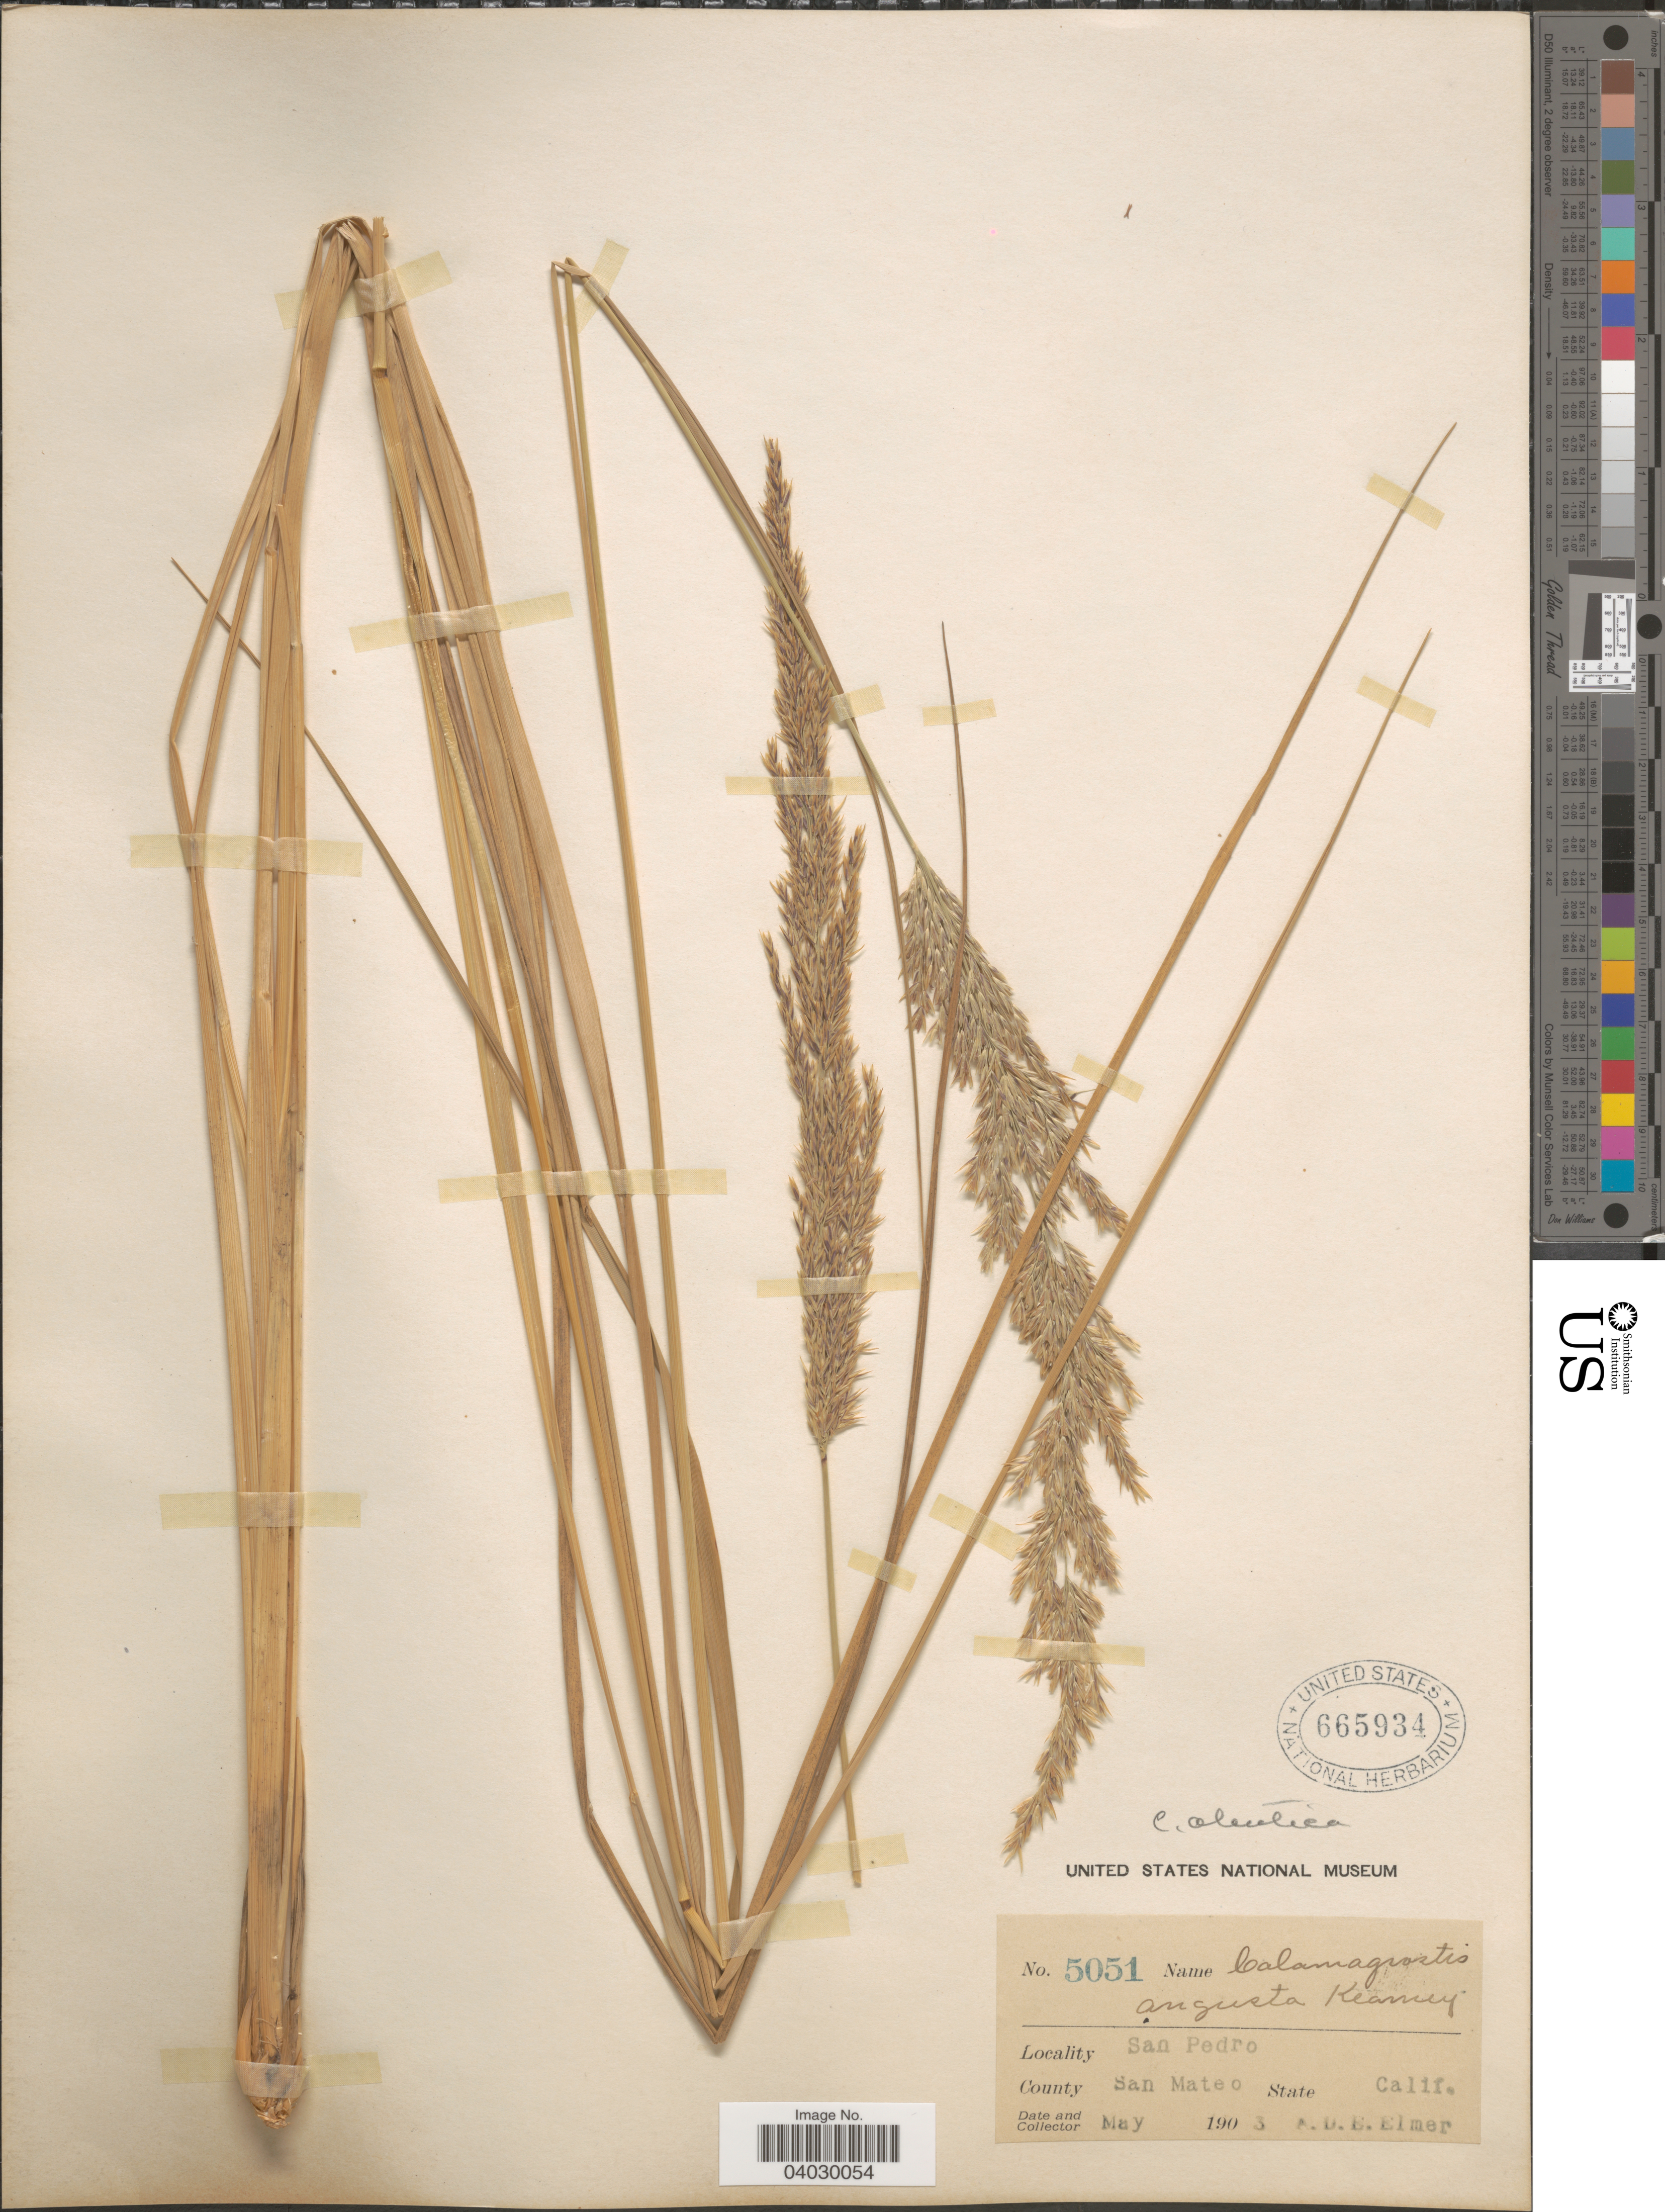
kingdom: Plantae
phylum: Tracheophyta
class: Liliopsida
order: Poales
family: Poaceae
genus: Calamagrostis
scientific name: Calamagrostis nutkaensis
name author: (J. Presl) Steud.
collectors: A. D. E. Elmer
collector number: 5051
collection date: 1903-05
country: United States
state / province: California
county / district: Los Angeles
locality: San Pedro. County San Mateo.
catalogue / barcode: US 665934